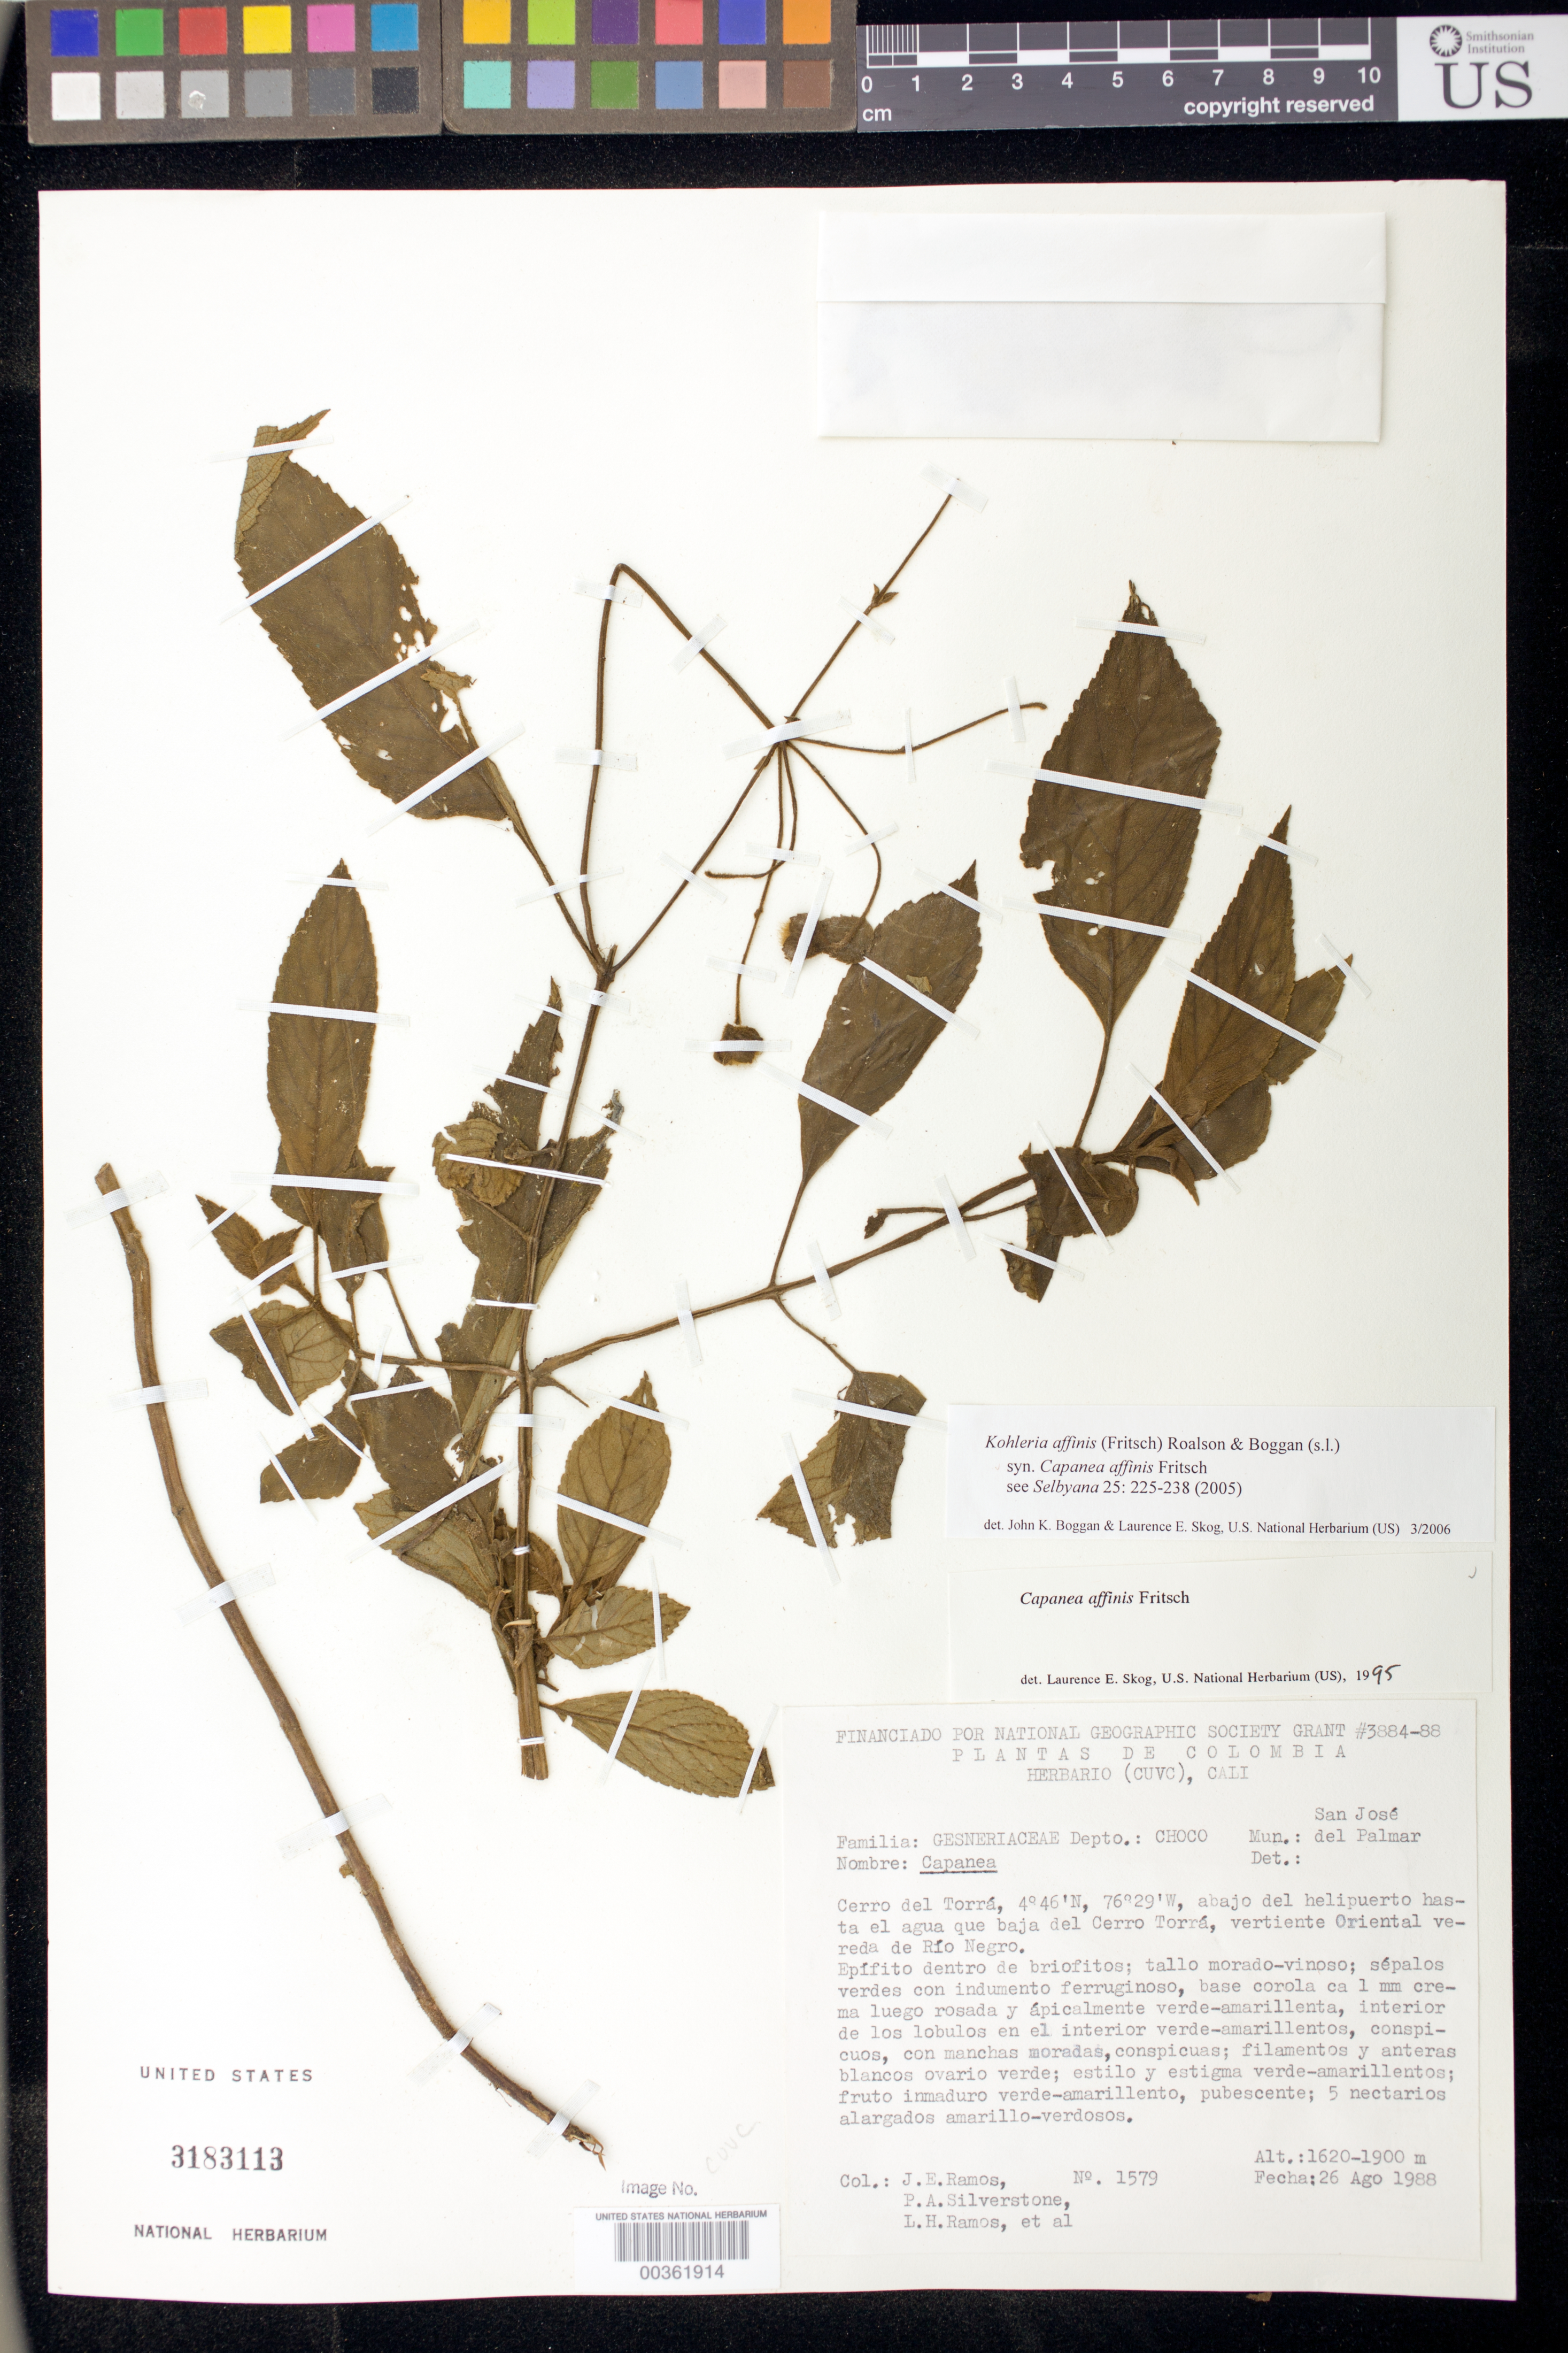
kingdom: Plantae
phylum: Tracheophyta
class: Magnoliopsida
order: Lamiales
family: Gesneriaceae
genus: Kohleria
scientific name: Kohleria affinis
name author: (Fritsch) Roalson & Boggan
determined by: Boggan, J. K.; Skog, L. E.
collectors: J. E. Ramos, P. A. Silverstone-Sopkin, L. Ramos & et al.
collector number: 1579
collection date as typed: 26 Aug 1988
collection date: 1988-08-26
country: Colombia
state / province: Chocó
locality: San José del Palmar. Cerro del Torrá, abajo del helipuerto hasta el agua que baja del Cerro Torrá, vertiente Oriental vereda de Río Negro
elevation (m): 1620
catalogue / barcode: US 3183113